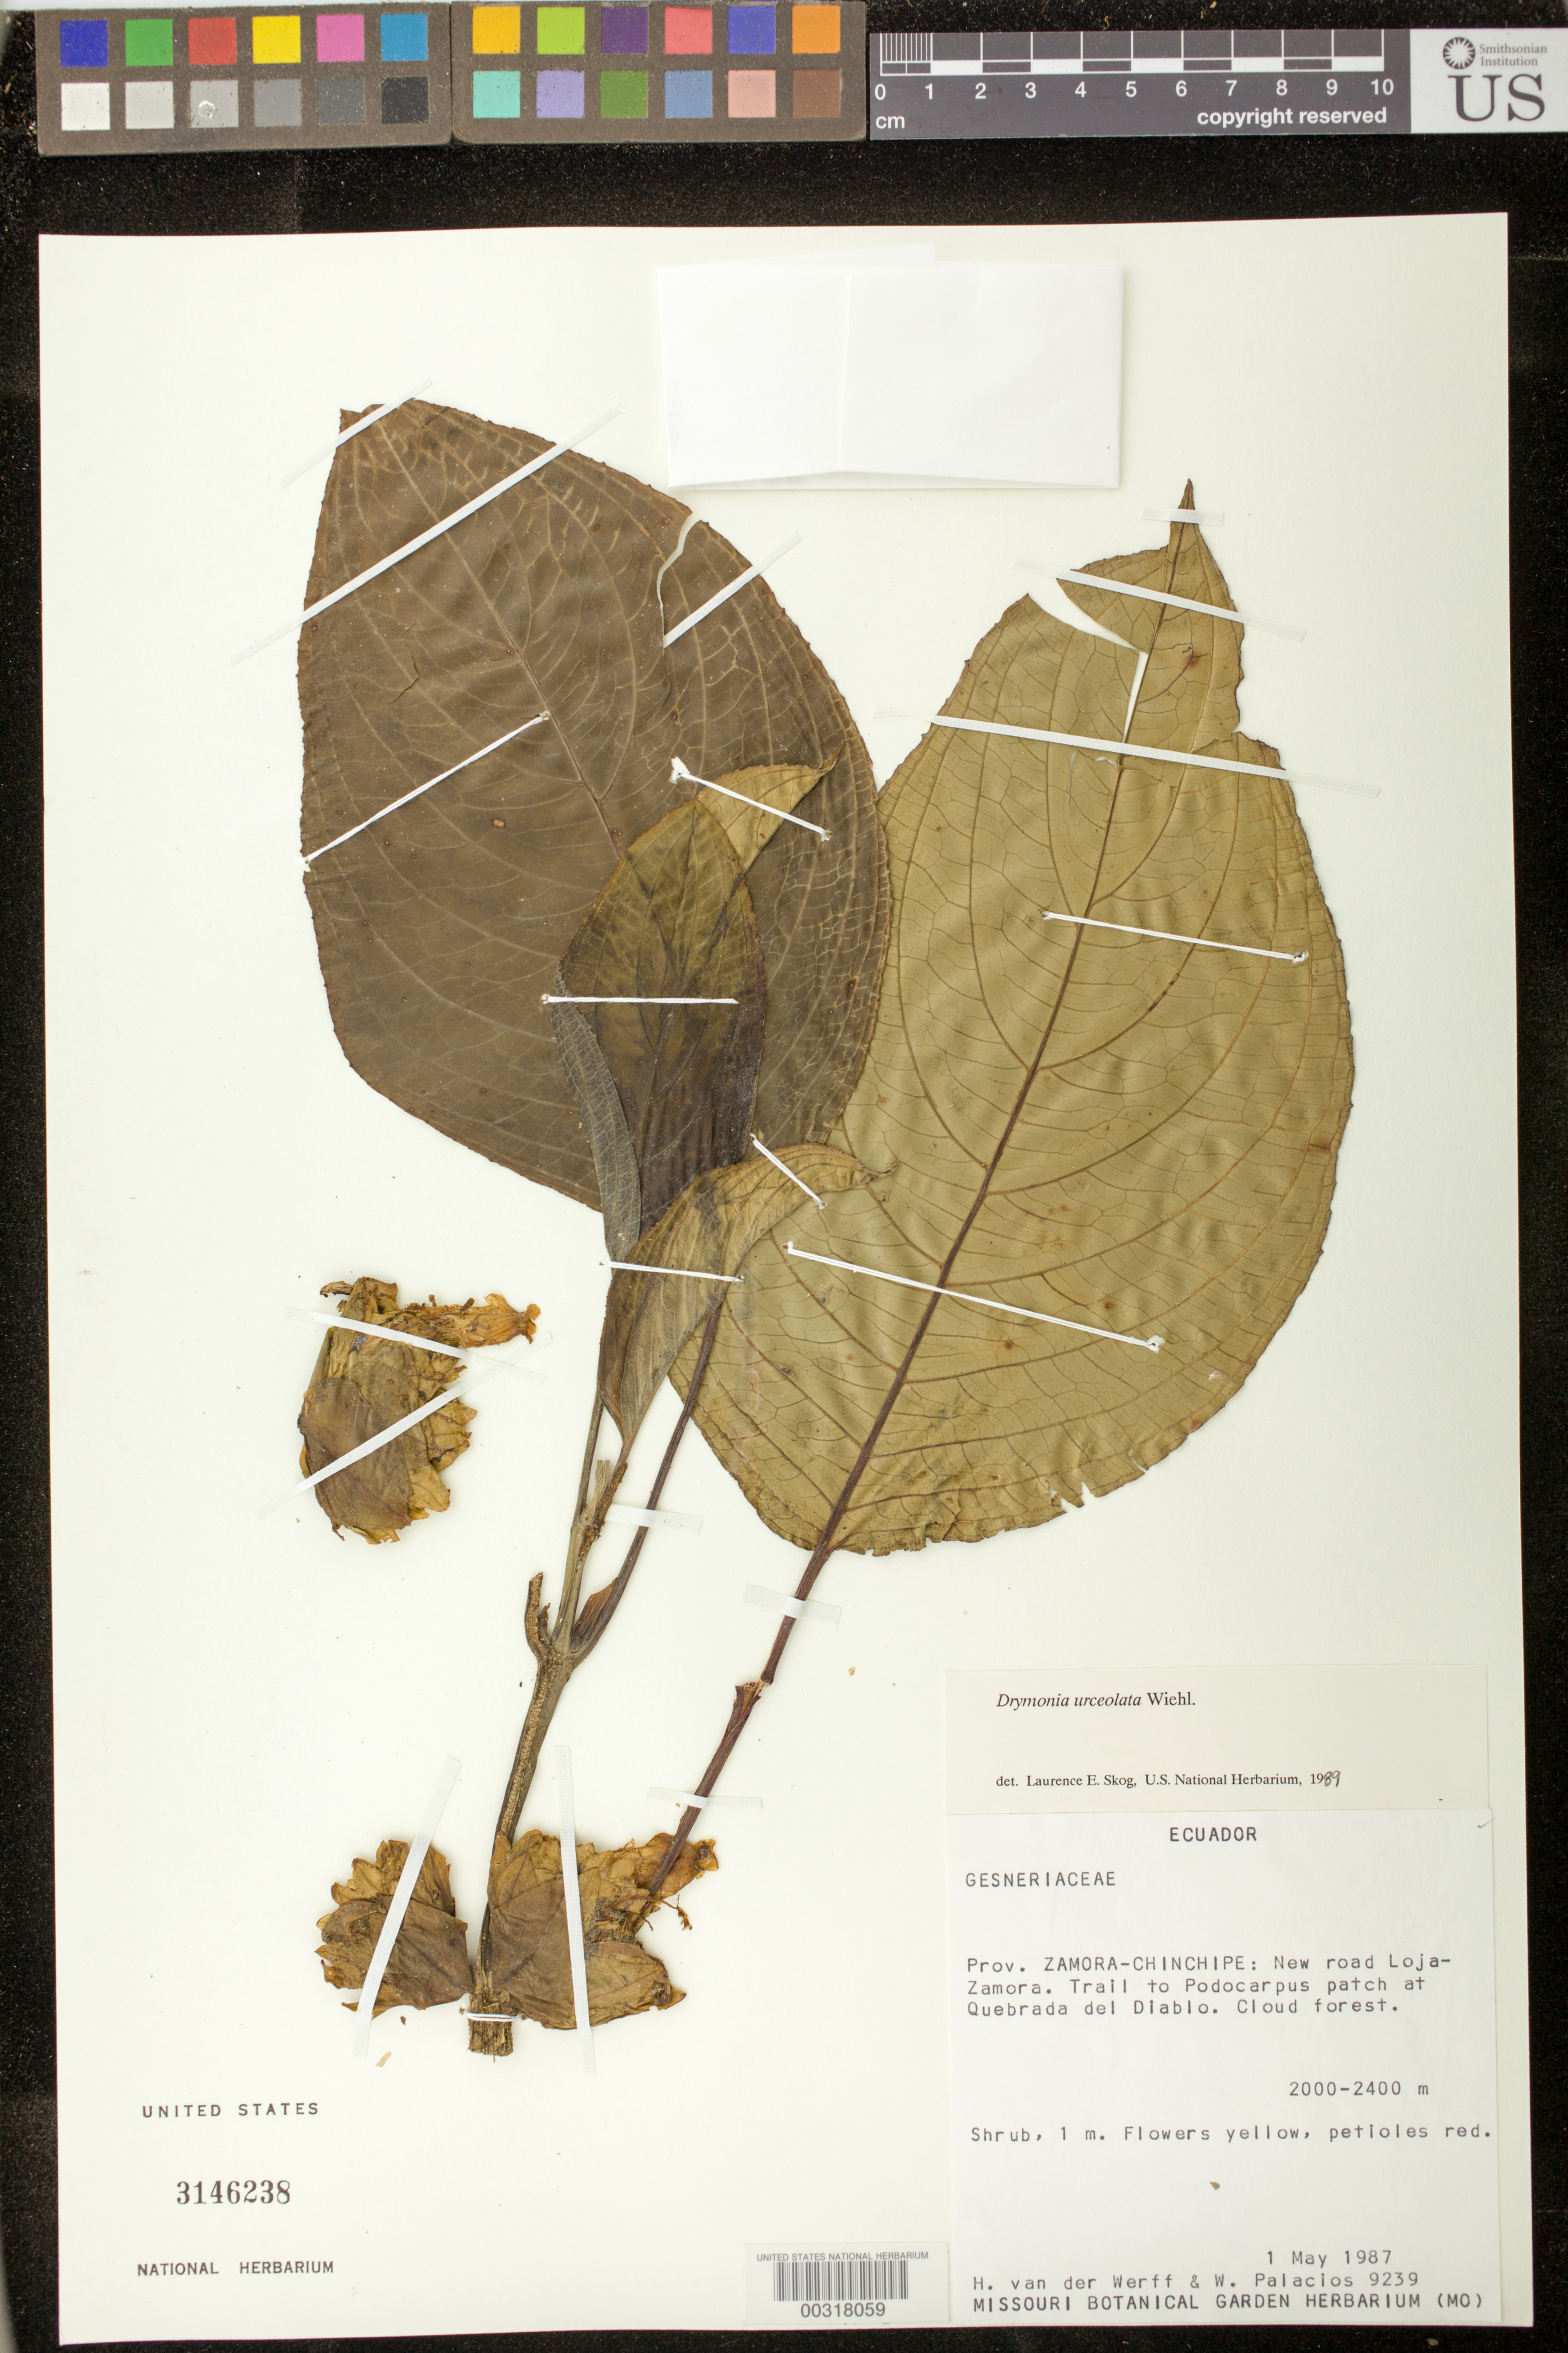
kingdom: Plantae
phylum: Tracheophyta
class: Magnoliopsida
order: Lamiales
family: Gesneriaceae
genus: Drymonia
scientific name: Drymonia urceolata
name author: Wiehler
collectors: H. van der Werff & W. Palacios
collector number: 9239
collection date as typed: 01 May 1987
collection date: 1987-05-01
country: Ecuador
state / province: Zamora-Chinchipe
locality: New road Loja-Zamora, trail to Podocarpus patch at Quebrada del Diablo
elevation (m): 2000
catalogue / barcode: US 3146238